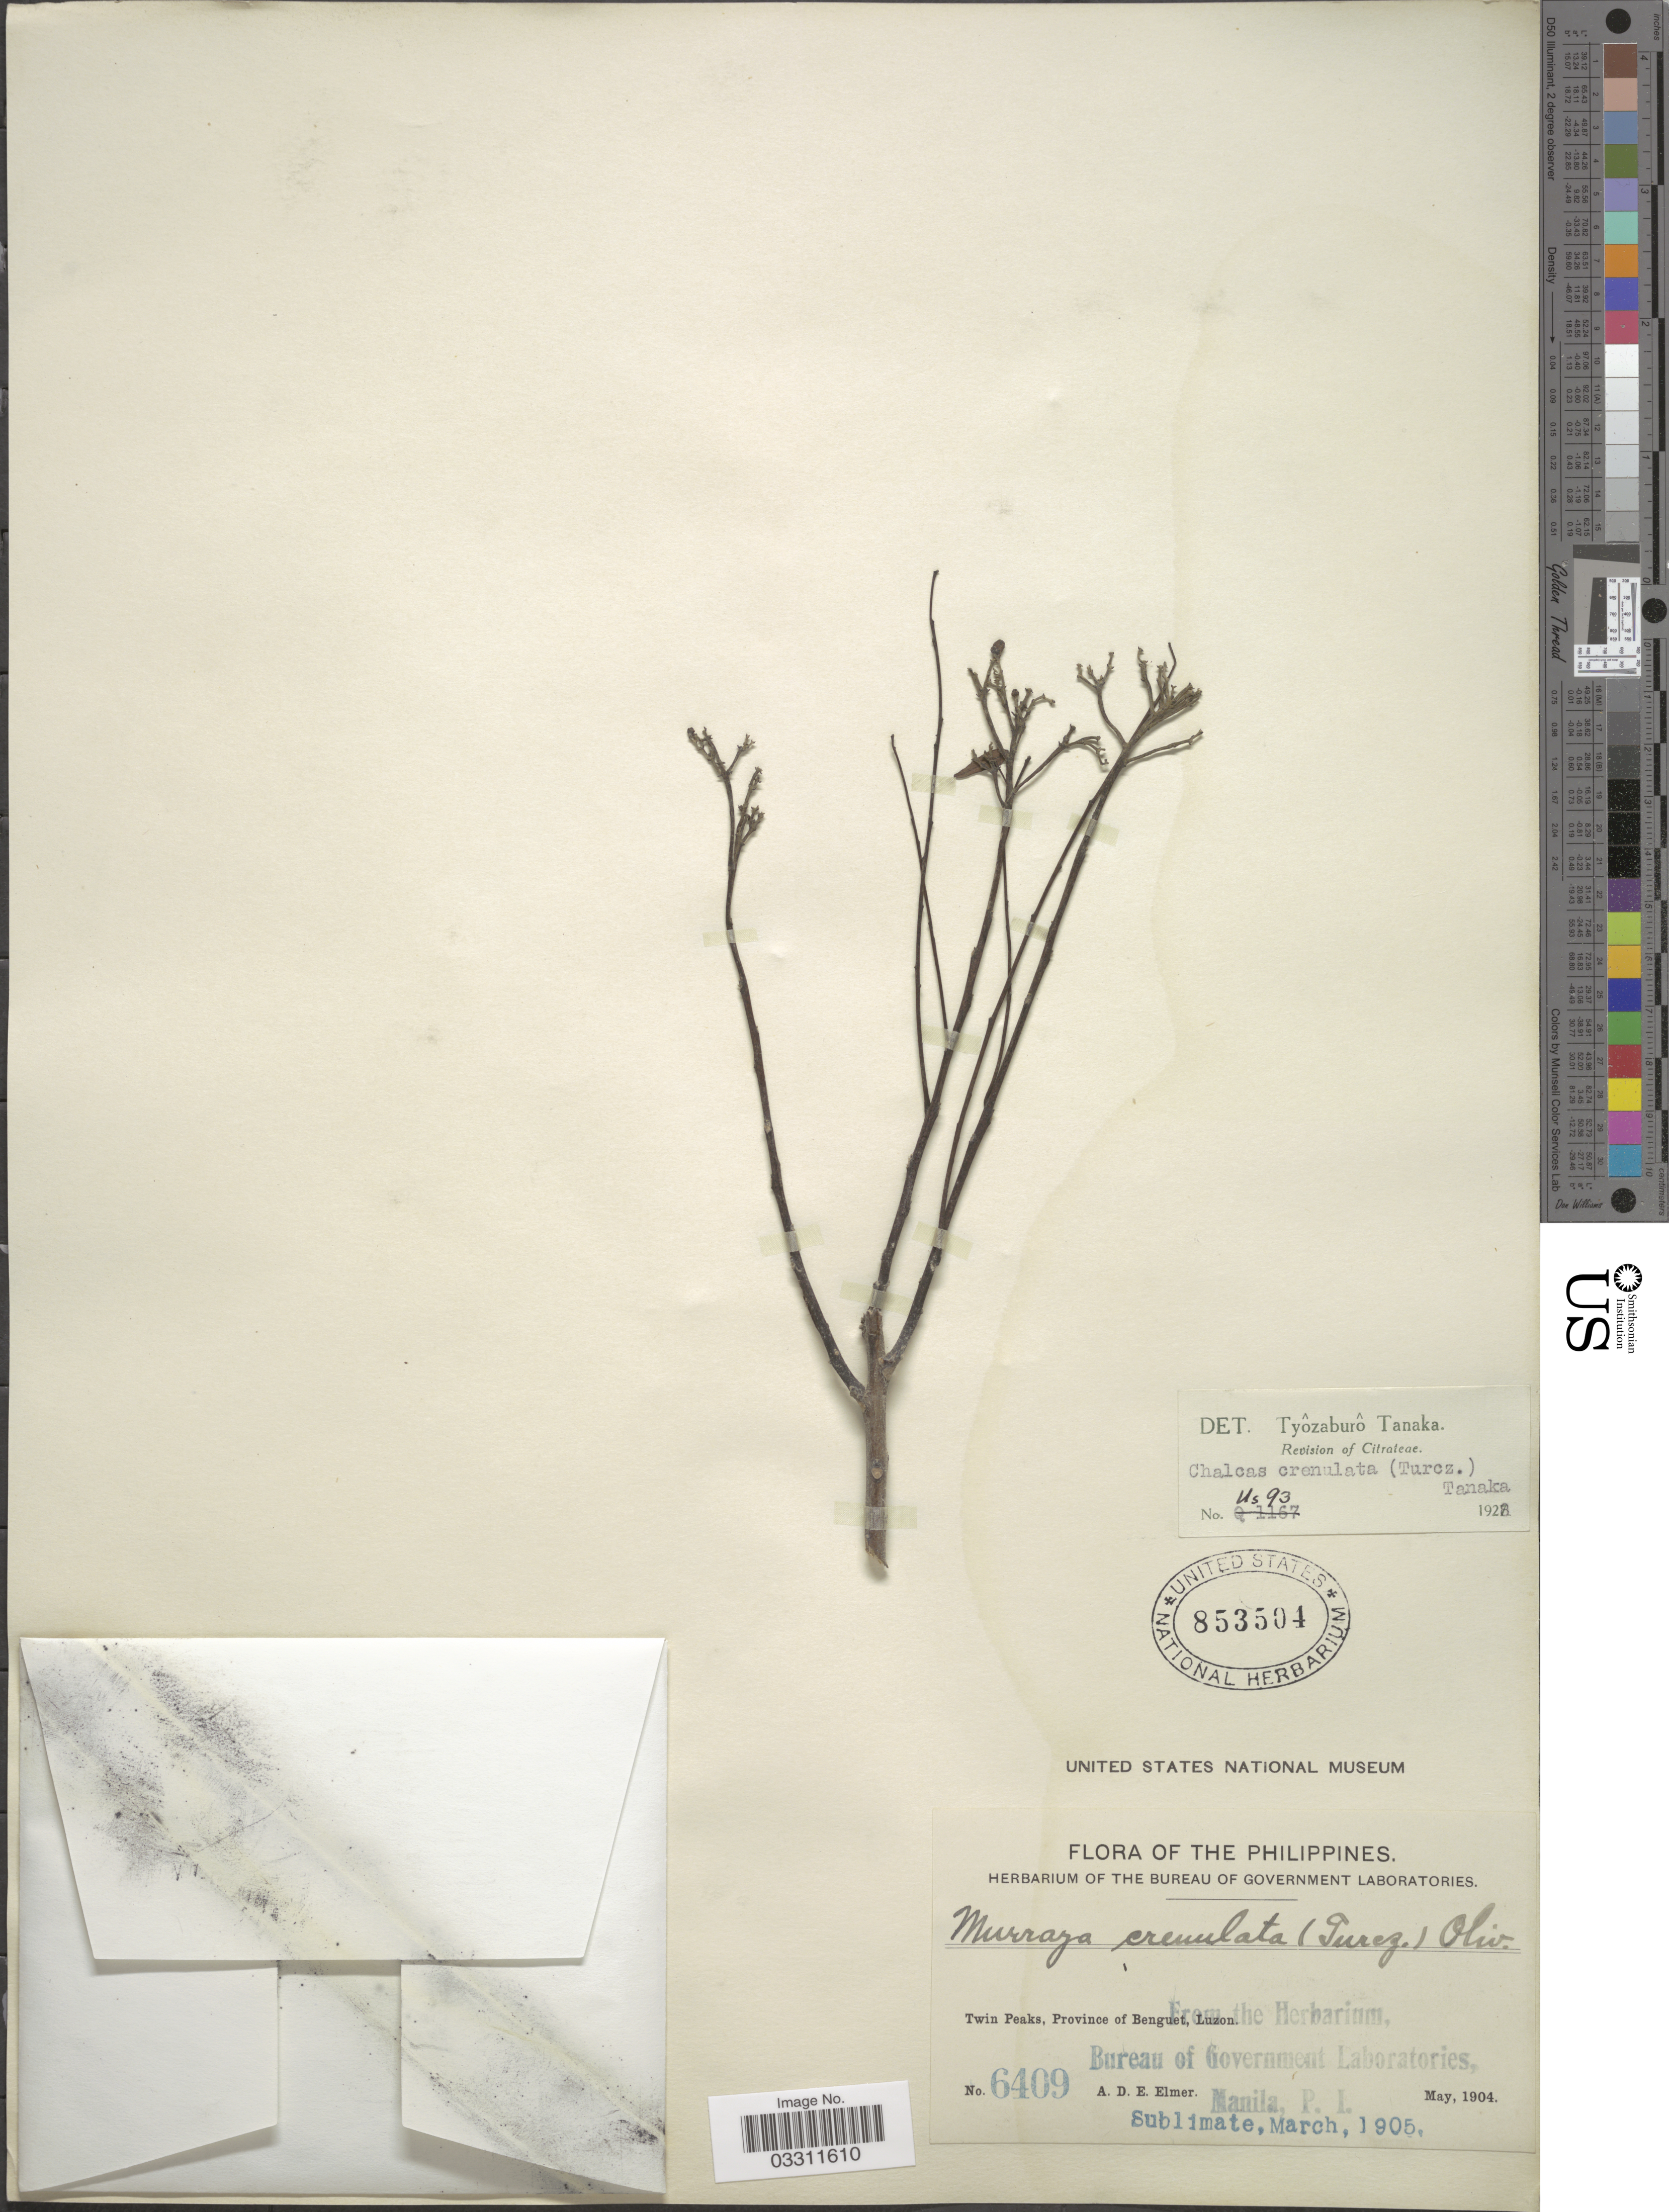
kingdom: Plantae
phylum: Tracheophyta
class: Magnoliopsida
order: Sapindales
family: Rutaceae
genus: Murraya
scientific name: Murraya crenulata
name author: (Turcz.) Oliv.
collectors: A. D. E. Elmer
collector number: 6409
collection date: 1904-05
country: Philippines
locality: Twin Peaks, Province of Benguet, Luzon.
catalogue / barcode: US 853504